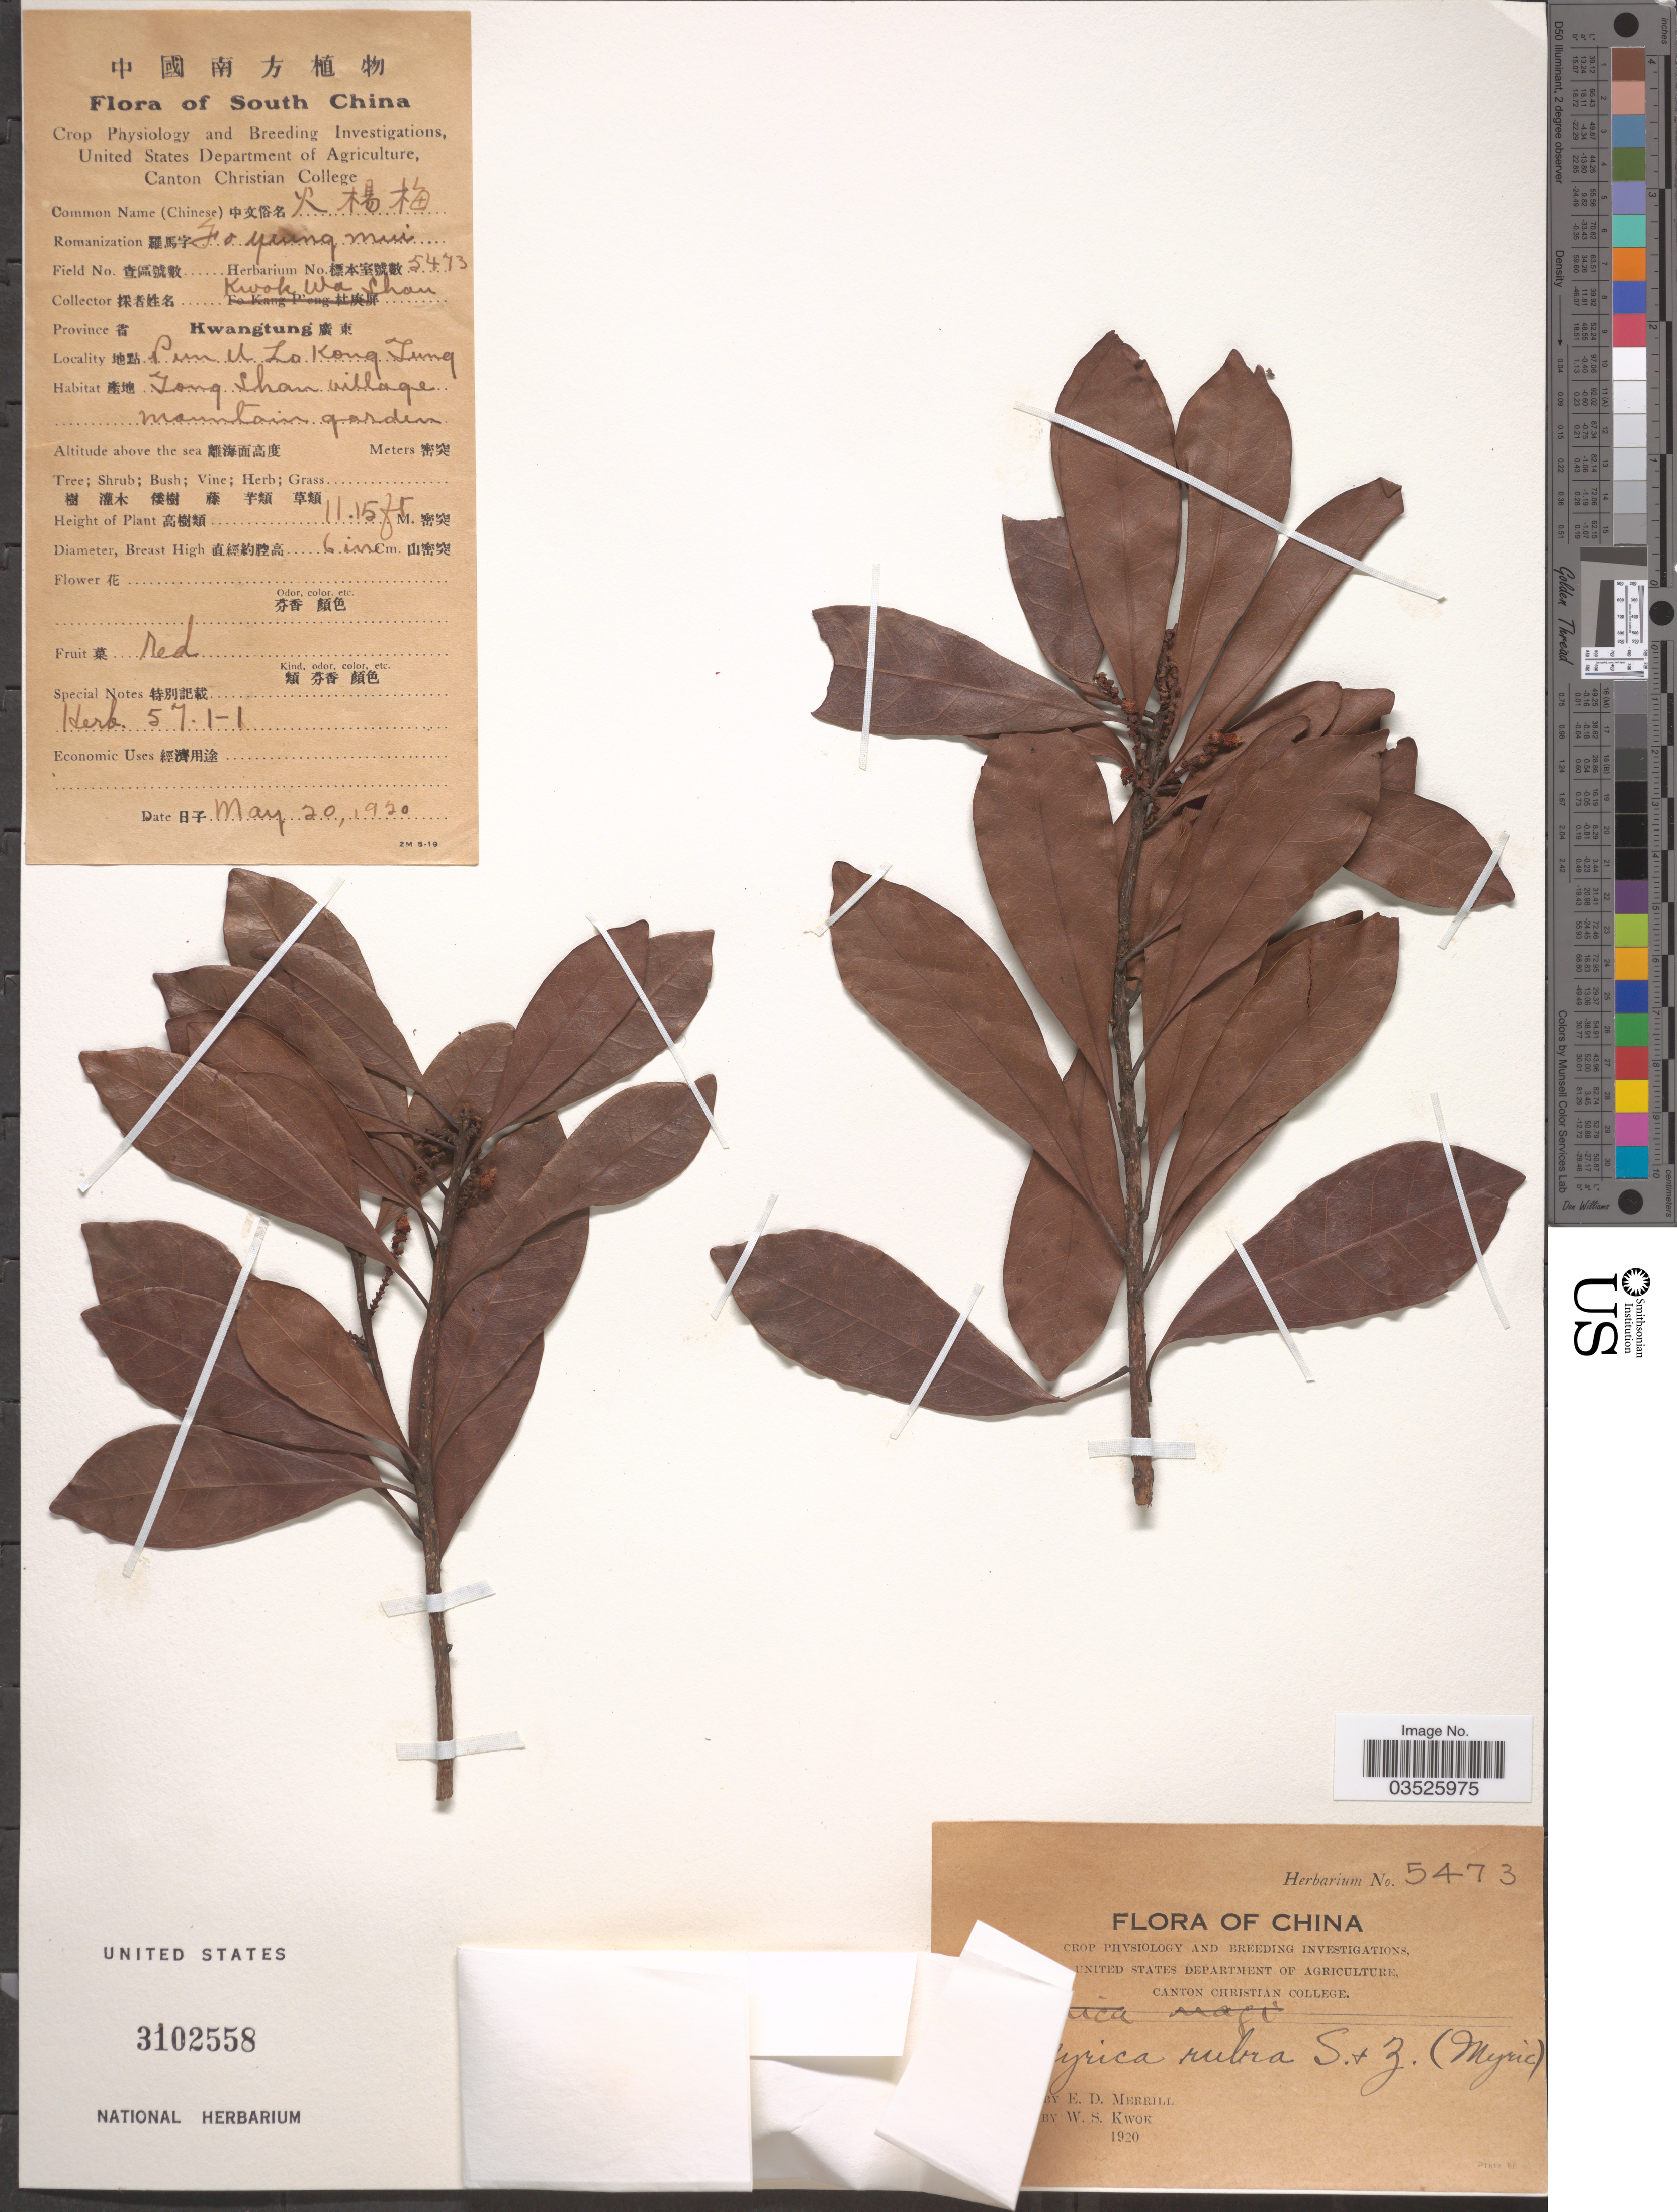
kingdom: Plantae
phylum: Tracheophyta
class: Magnoliopsida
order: Fagales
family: Myricaceae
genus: Morella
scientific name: Morella rubra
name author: Lour.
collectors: K. Shau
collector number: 5473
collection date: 1920-05-20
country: China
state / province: Guangdong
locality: South China. Pun U Lo Kong Tung. Tong Shan village. Mountain garden.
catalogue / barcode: US 3102558